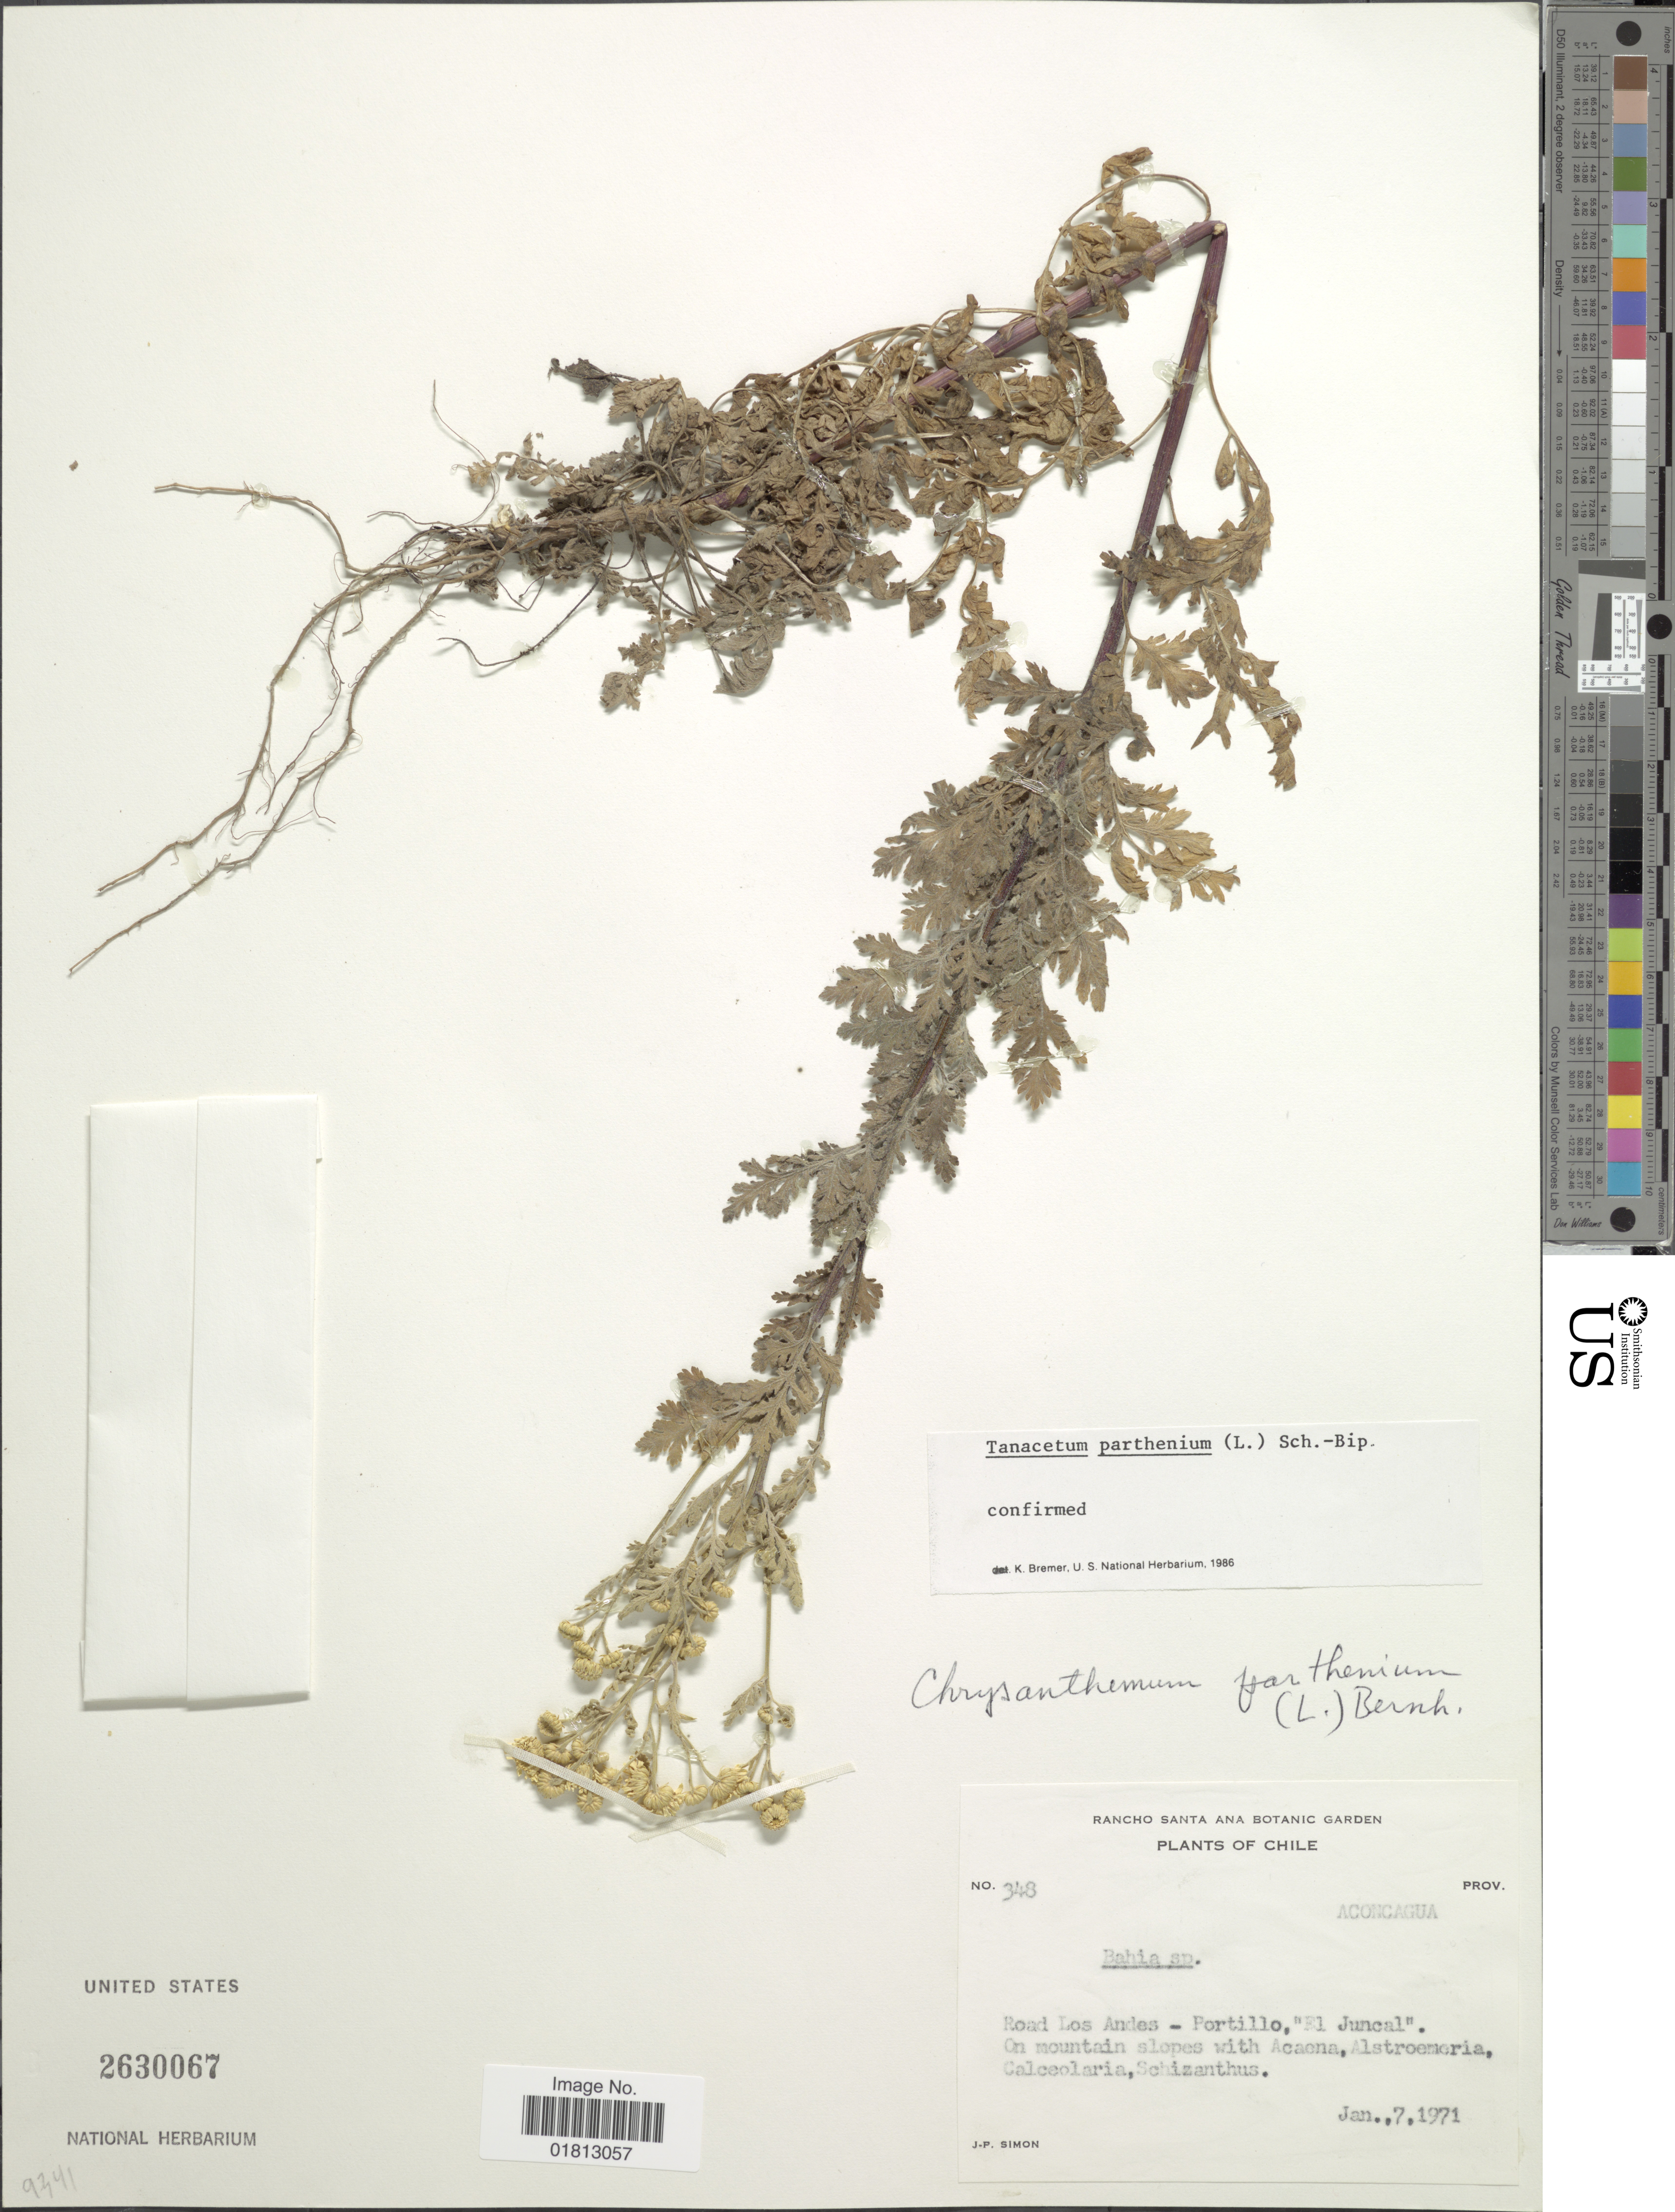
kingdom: Plantae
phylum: Tracheophyta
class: Magnoliopsida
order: Asterales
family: Asteraceae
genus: Tanacetum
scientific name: Tanacetum parthenium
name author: (L.) Sch. Bip.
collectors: J.-P. Simon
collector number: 348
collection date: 1971-01-07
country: Chile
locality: Prov. Aconcagua, Road Los Andes, Portillo, "El Juncal" , On mountain slopes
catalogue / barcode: US 2630067